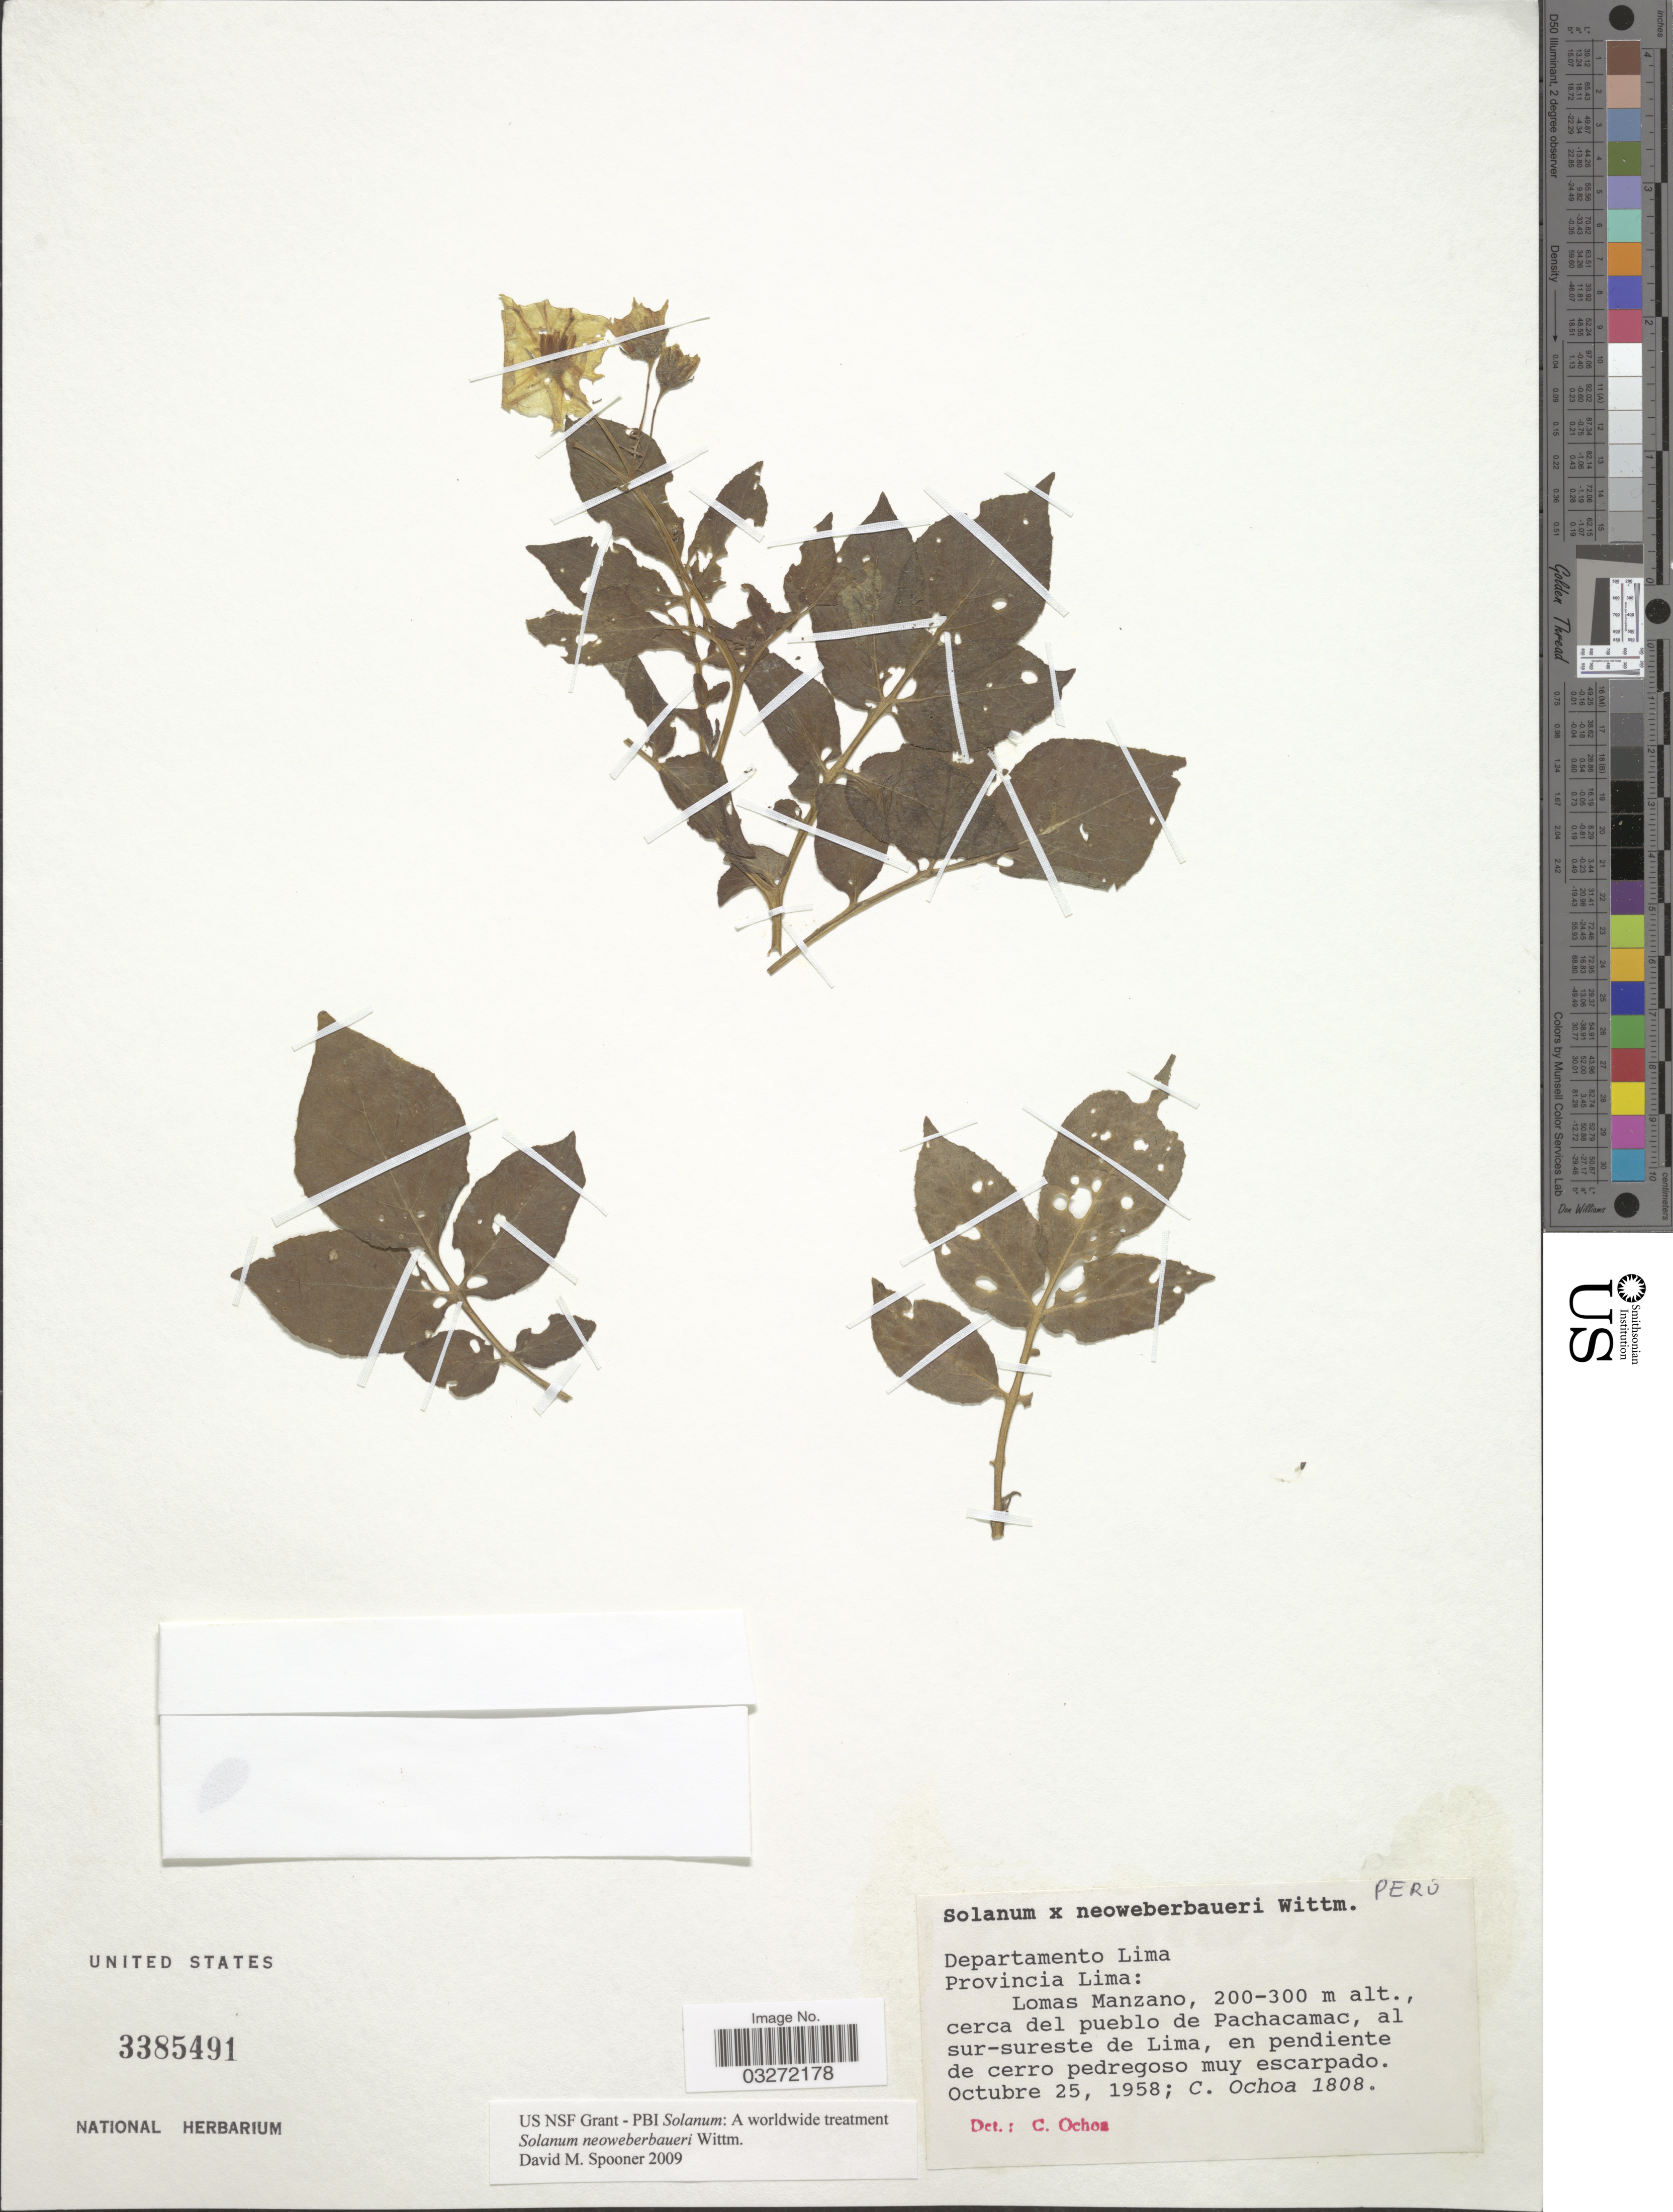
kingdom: Plantae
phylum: Tracheophyta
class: Magnoliopsida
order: Solanales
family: Solanaceae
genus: Solanum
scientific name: Solanum neoweberbaueri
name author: Wittmack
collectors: C. Ochoa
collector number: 1808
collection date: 1958-10-25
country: Peru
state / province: Lima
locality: Departamento Lima. Provincia Lima: Lomas Manzano, cerca del pueblo de Pachacamac, al sur-sureste de Lima.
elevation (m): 200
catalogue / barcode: US 3385491